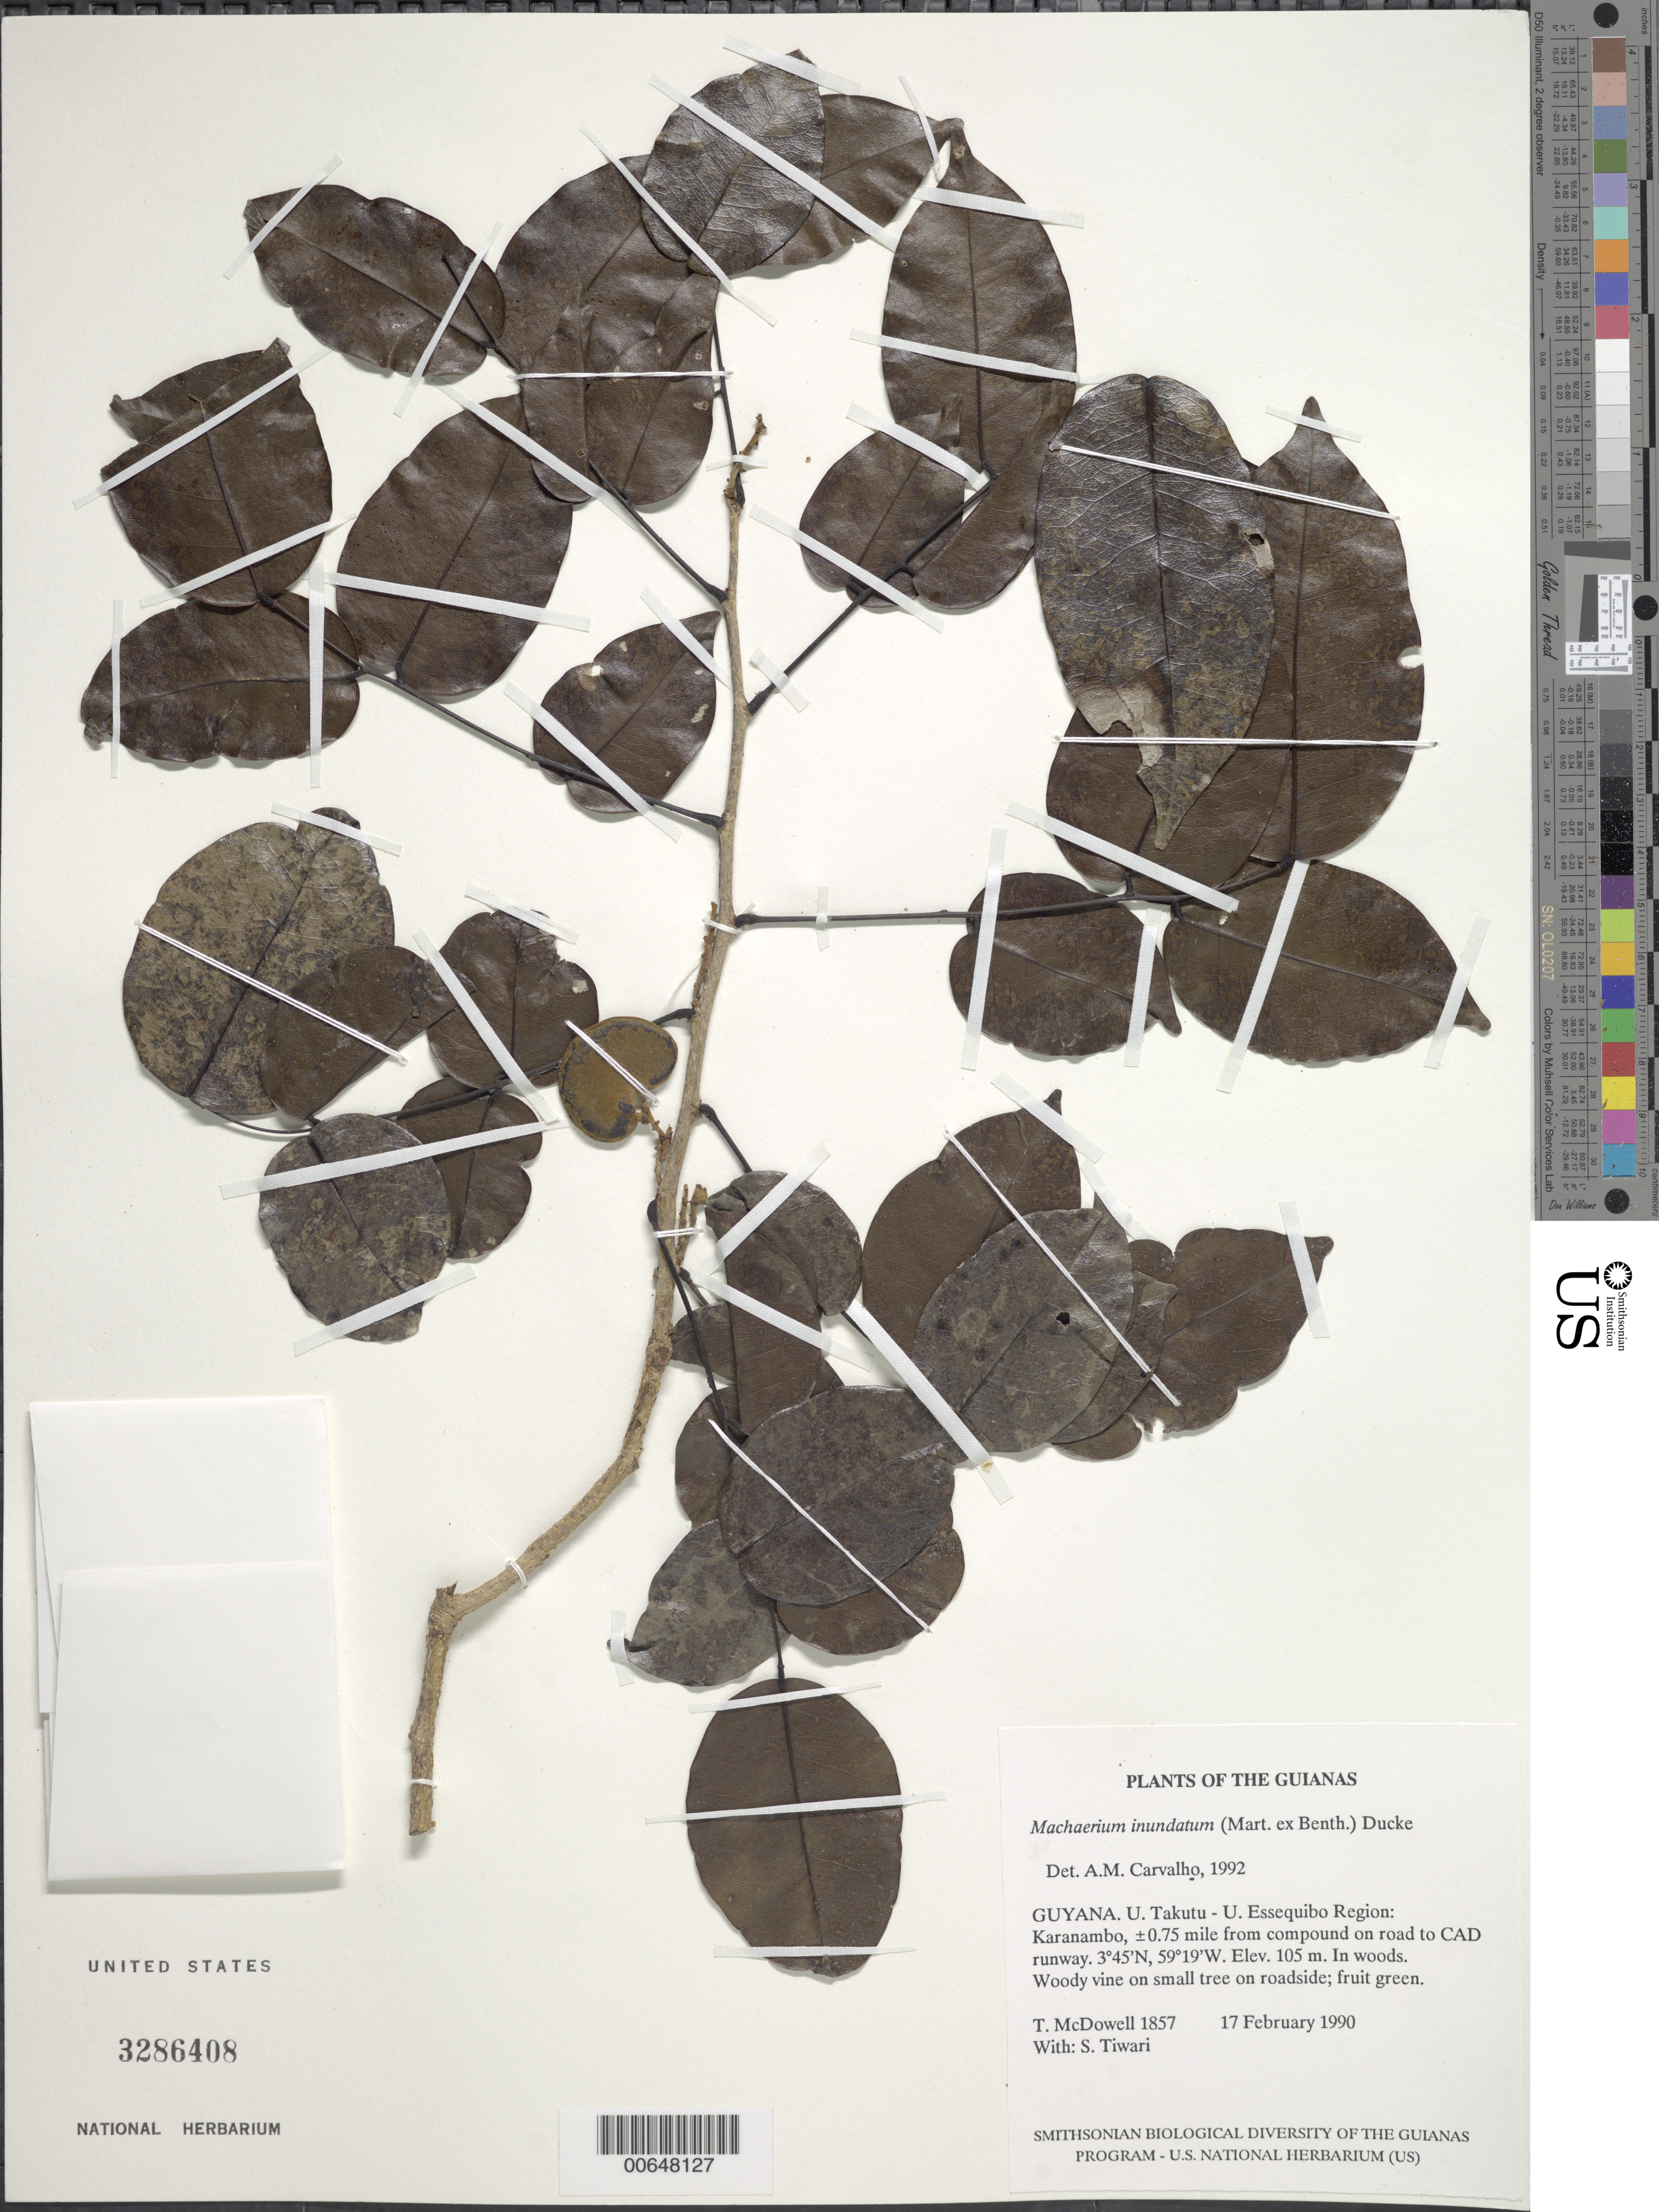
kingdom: Plantae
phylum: Tracheophyta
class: Magnoliopsida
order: Fabales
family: Fabaceae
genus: Machaerium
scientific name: Machaerium inundatum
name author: (Mart. ex Benth.) Ducke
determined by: Carvalho, A. M. V. de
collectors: T. McDowell & S. Tiwari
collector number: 1857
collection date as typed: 17 February 1990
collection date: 1990-02-17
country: Guyana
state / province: U. Takutu-U. Essequibo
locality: Karanambo, ±0.75 mile from McTurks compound to runway (CAD strip)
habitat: In woods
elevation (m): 105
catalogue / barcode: US 3286408